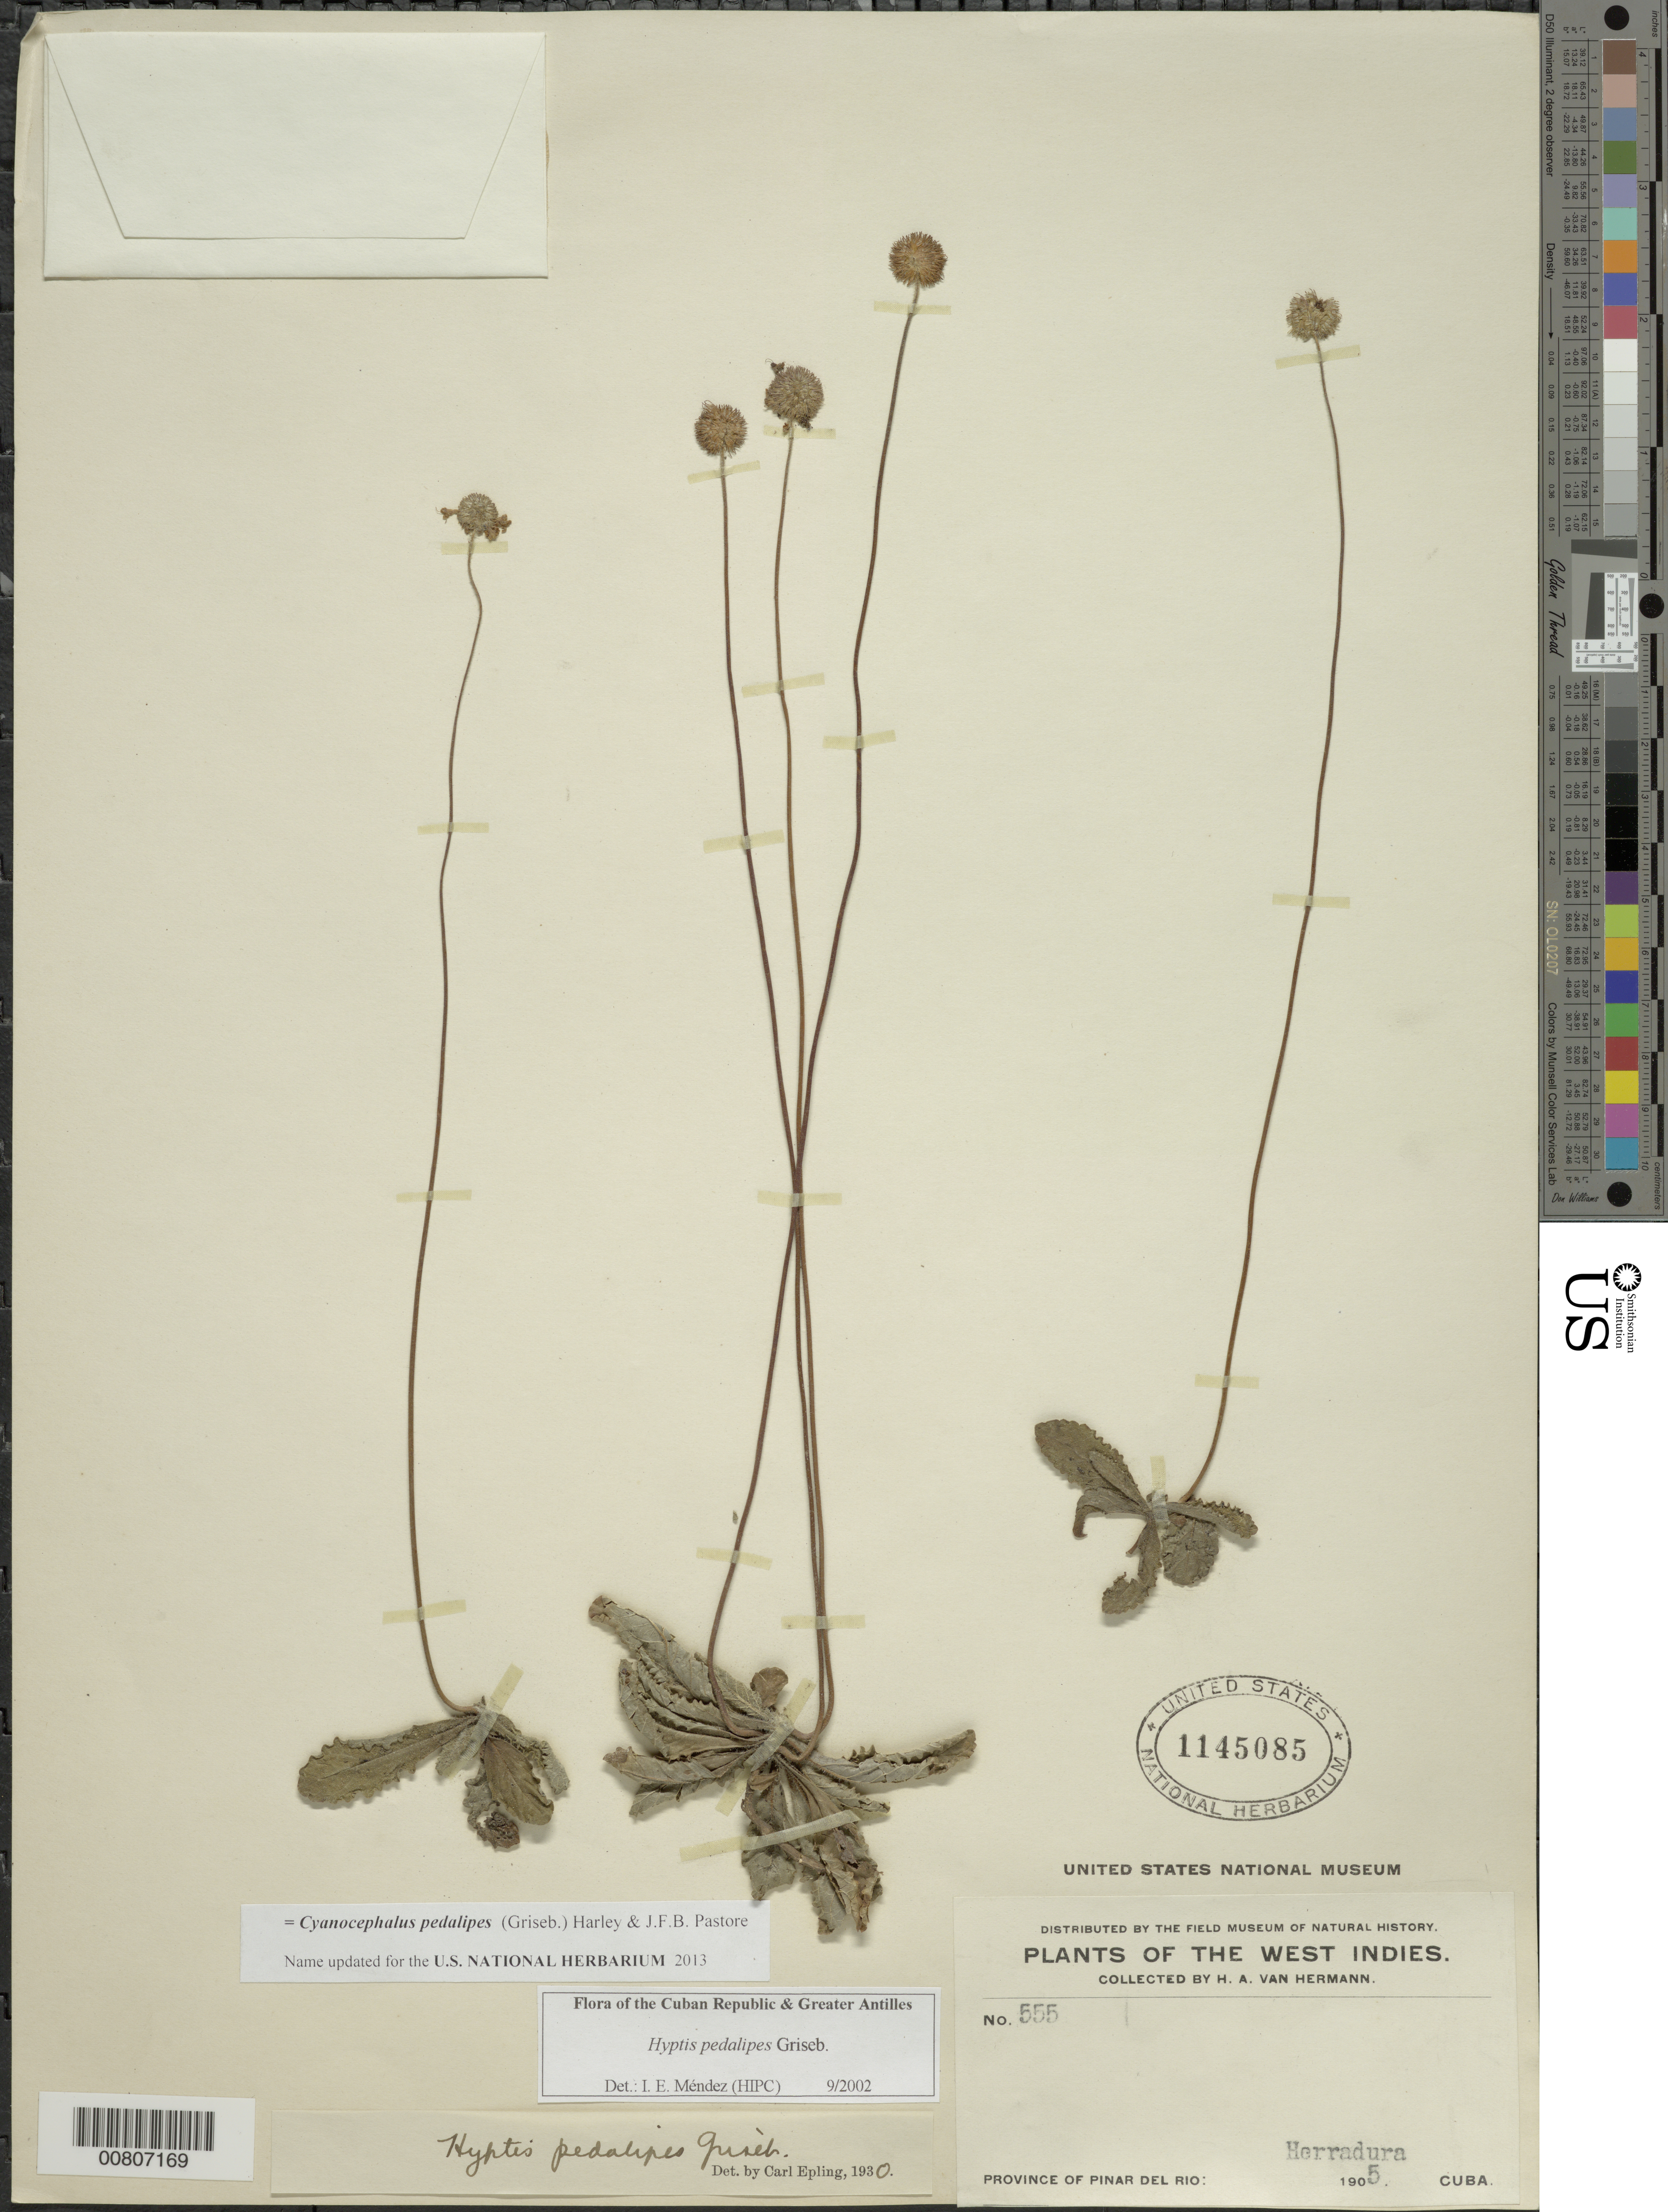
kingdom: Plantae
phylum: Tracheophyta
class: Magnoliopsida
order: Lamiales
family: Lamiaceae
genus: Hyptis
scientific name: Hyptis pedalipes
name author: Griseb.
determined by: Méndez, Isidro E., (HIPC)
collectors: H. A. Van Hermann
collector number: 555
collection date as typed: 1905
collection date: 1905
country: Cuba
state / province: Pinar del Rio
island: Cuba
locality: Herradura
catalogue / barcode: US 1145085